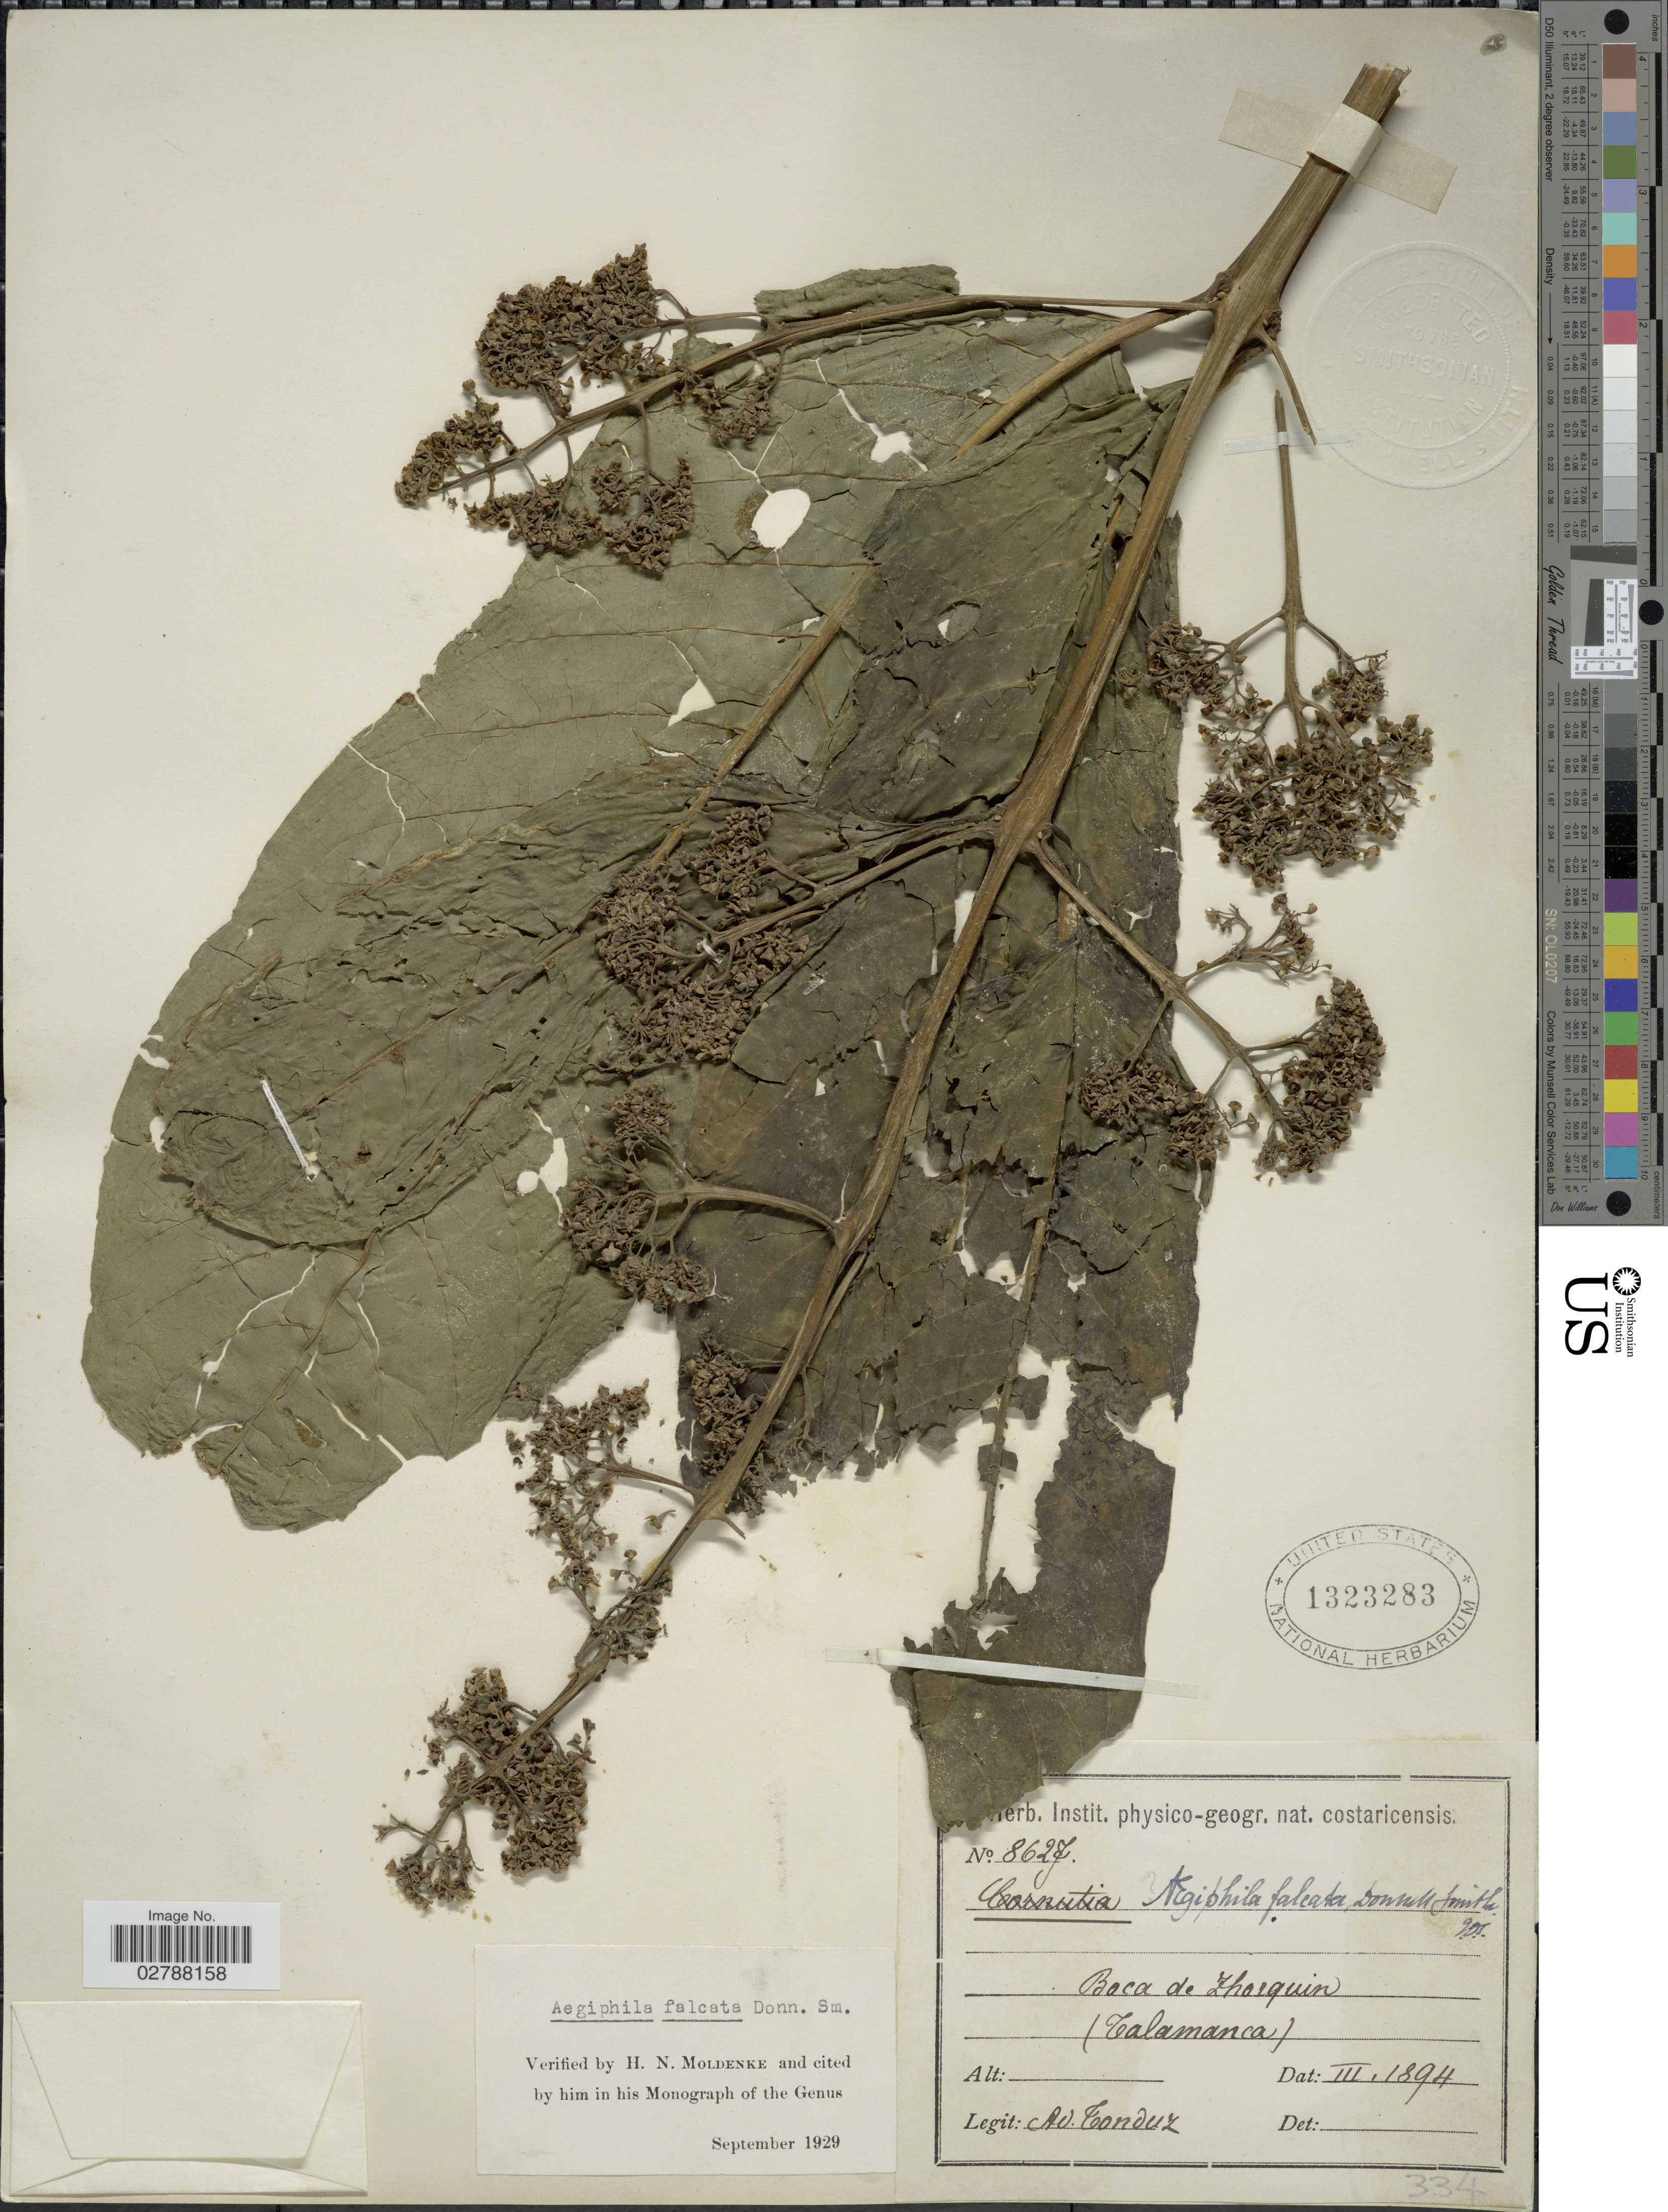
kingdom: Plantae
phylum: Tracheophyta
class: Magnoliopsida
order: Lamiales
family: Lamiaceae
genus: Aegiphila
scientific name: Aegiphila falcata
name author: Donn. Sm.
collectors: A. Tonduz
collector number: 8627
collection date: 1894-03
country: Costa Rica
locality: Boca de Zhorquin (Talamanca).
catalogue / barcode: US 1323283